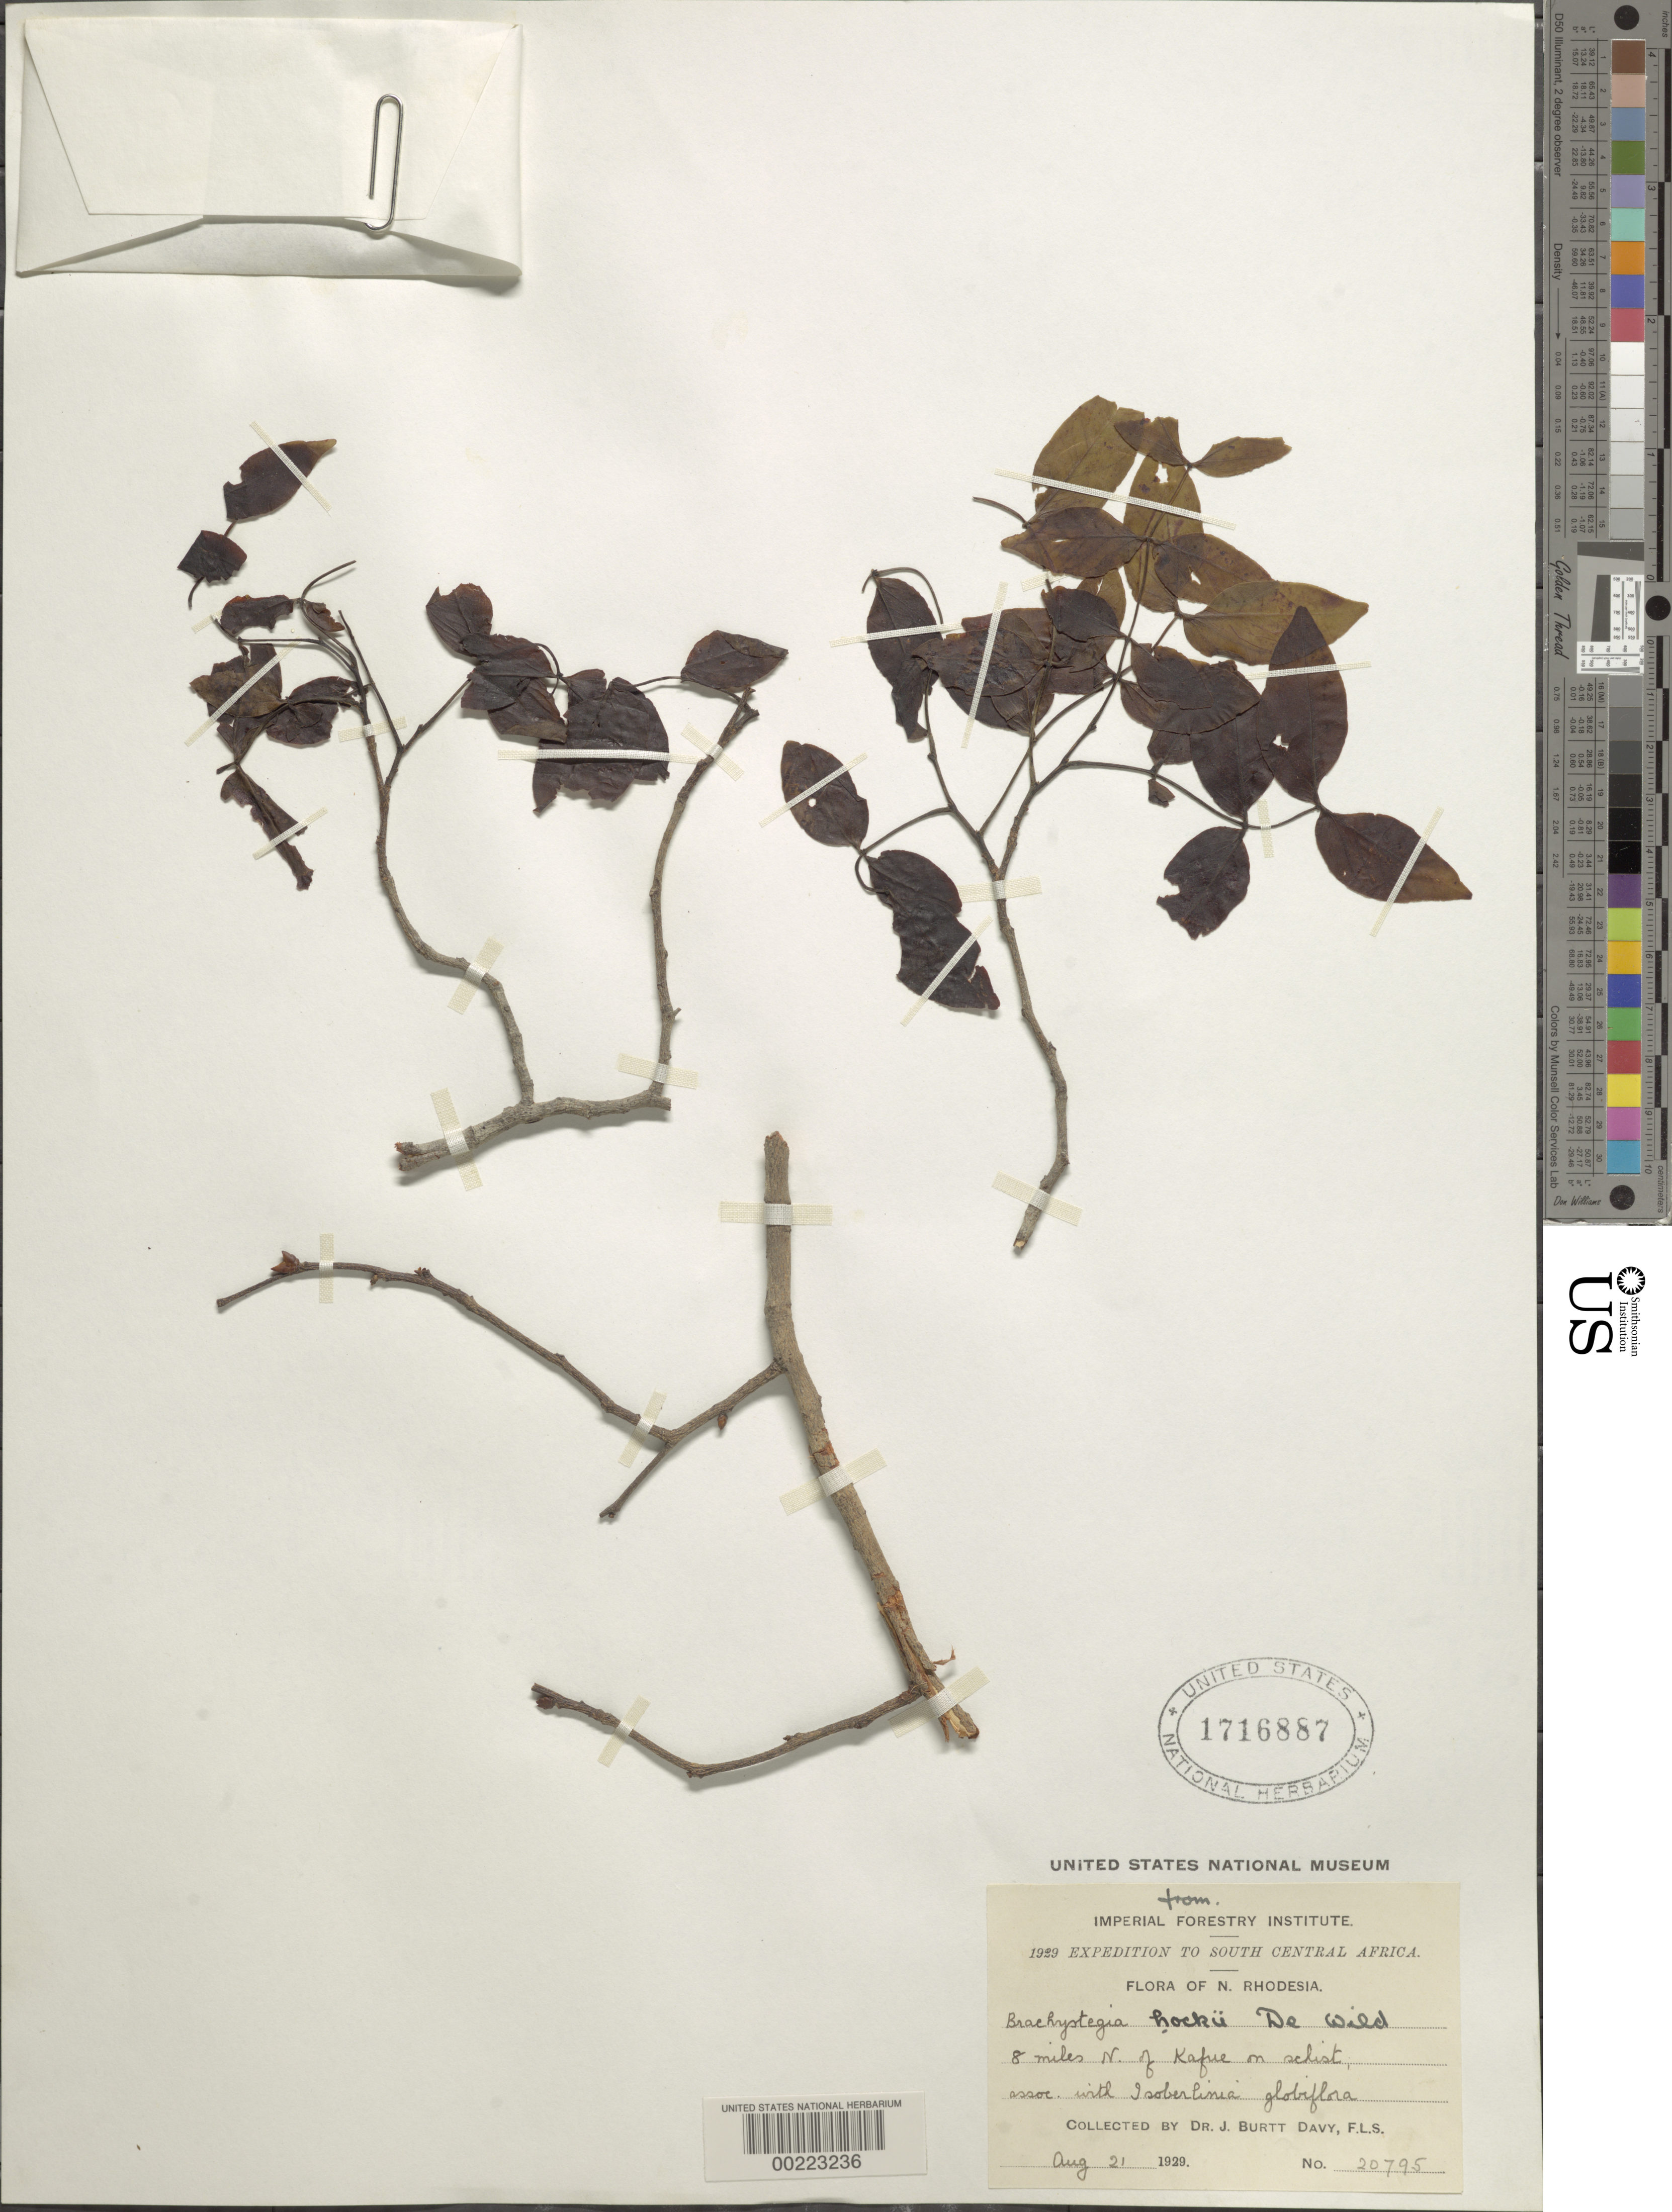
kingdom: Plantae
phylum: Tracheophyta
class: Magnoliopsida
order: Fabales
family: Fabaceae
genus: Brachystegia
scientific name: Brachystegia hockii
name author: De Wild.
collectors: J. Burtt Davy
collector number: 20795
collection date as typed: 21 Aug 1929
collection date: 1929-08-21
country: Zambia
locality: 8 mi n of kafue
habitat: On schist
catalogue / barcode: US 1716887